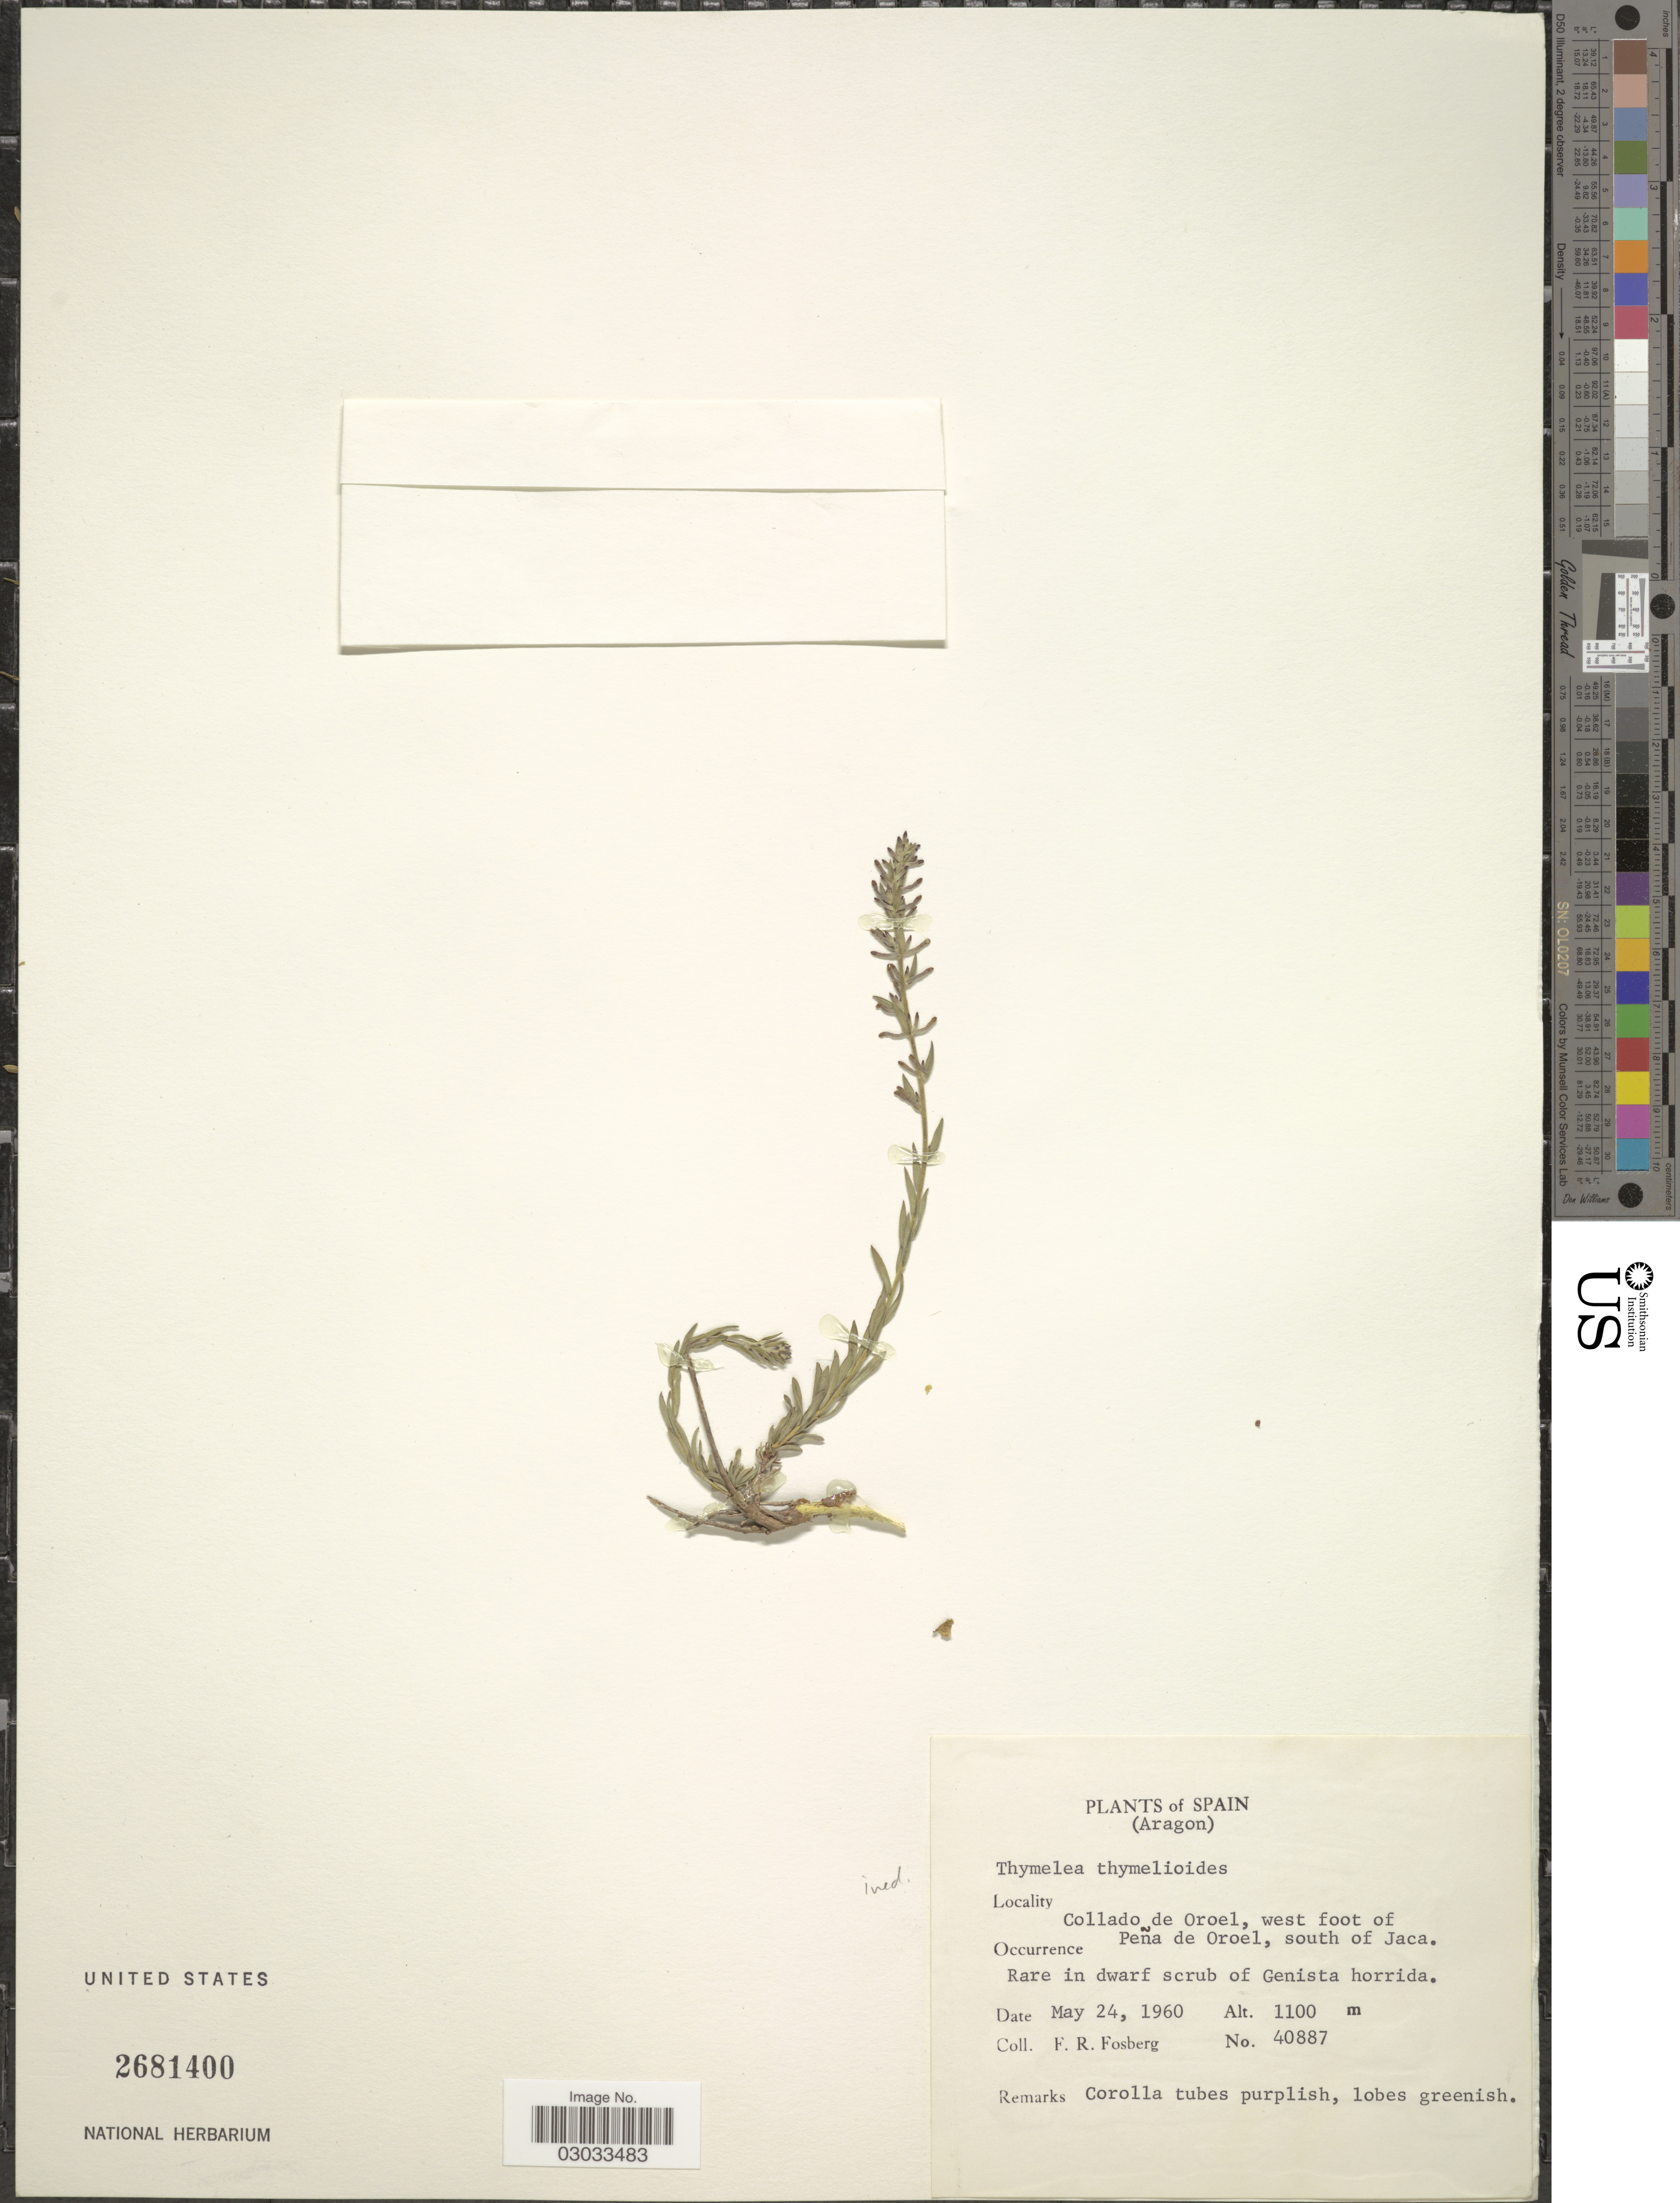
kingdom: Plantae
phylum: Tracheophyta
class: Magnoliopsida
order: Malvales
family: Thymelaeaceae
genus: Thymelaea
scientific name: Thymelaea sp.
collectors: F. R. Fosberg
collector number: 40887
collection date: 1960-05-24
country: Spain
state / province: Aragón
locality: Collado de Oroel, west foot of Peña de Oroel, south of Jaca.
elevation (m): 1100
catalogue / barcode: US 2681400